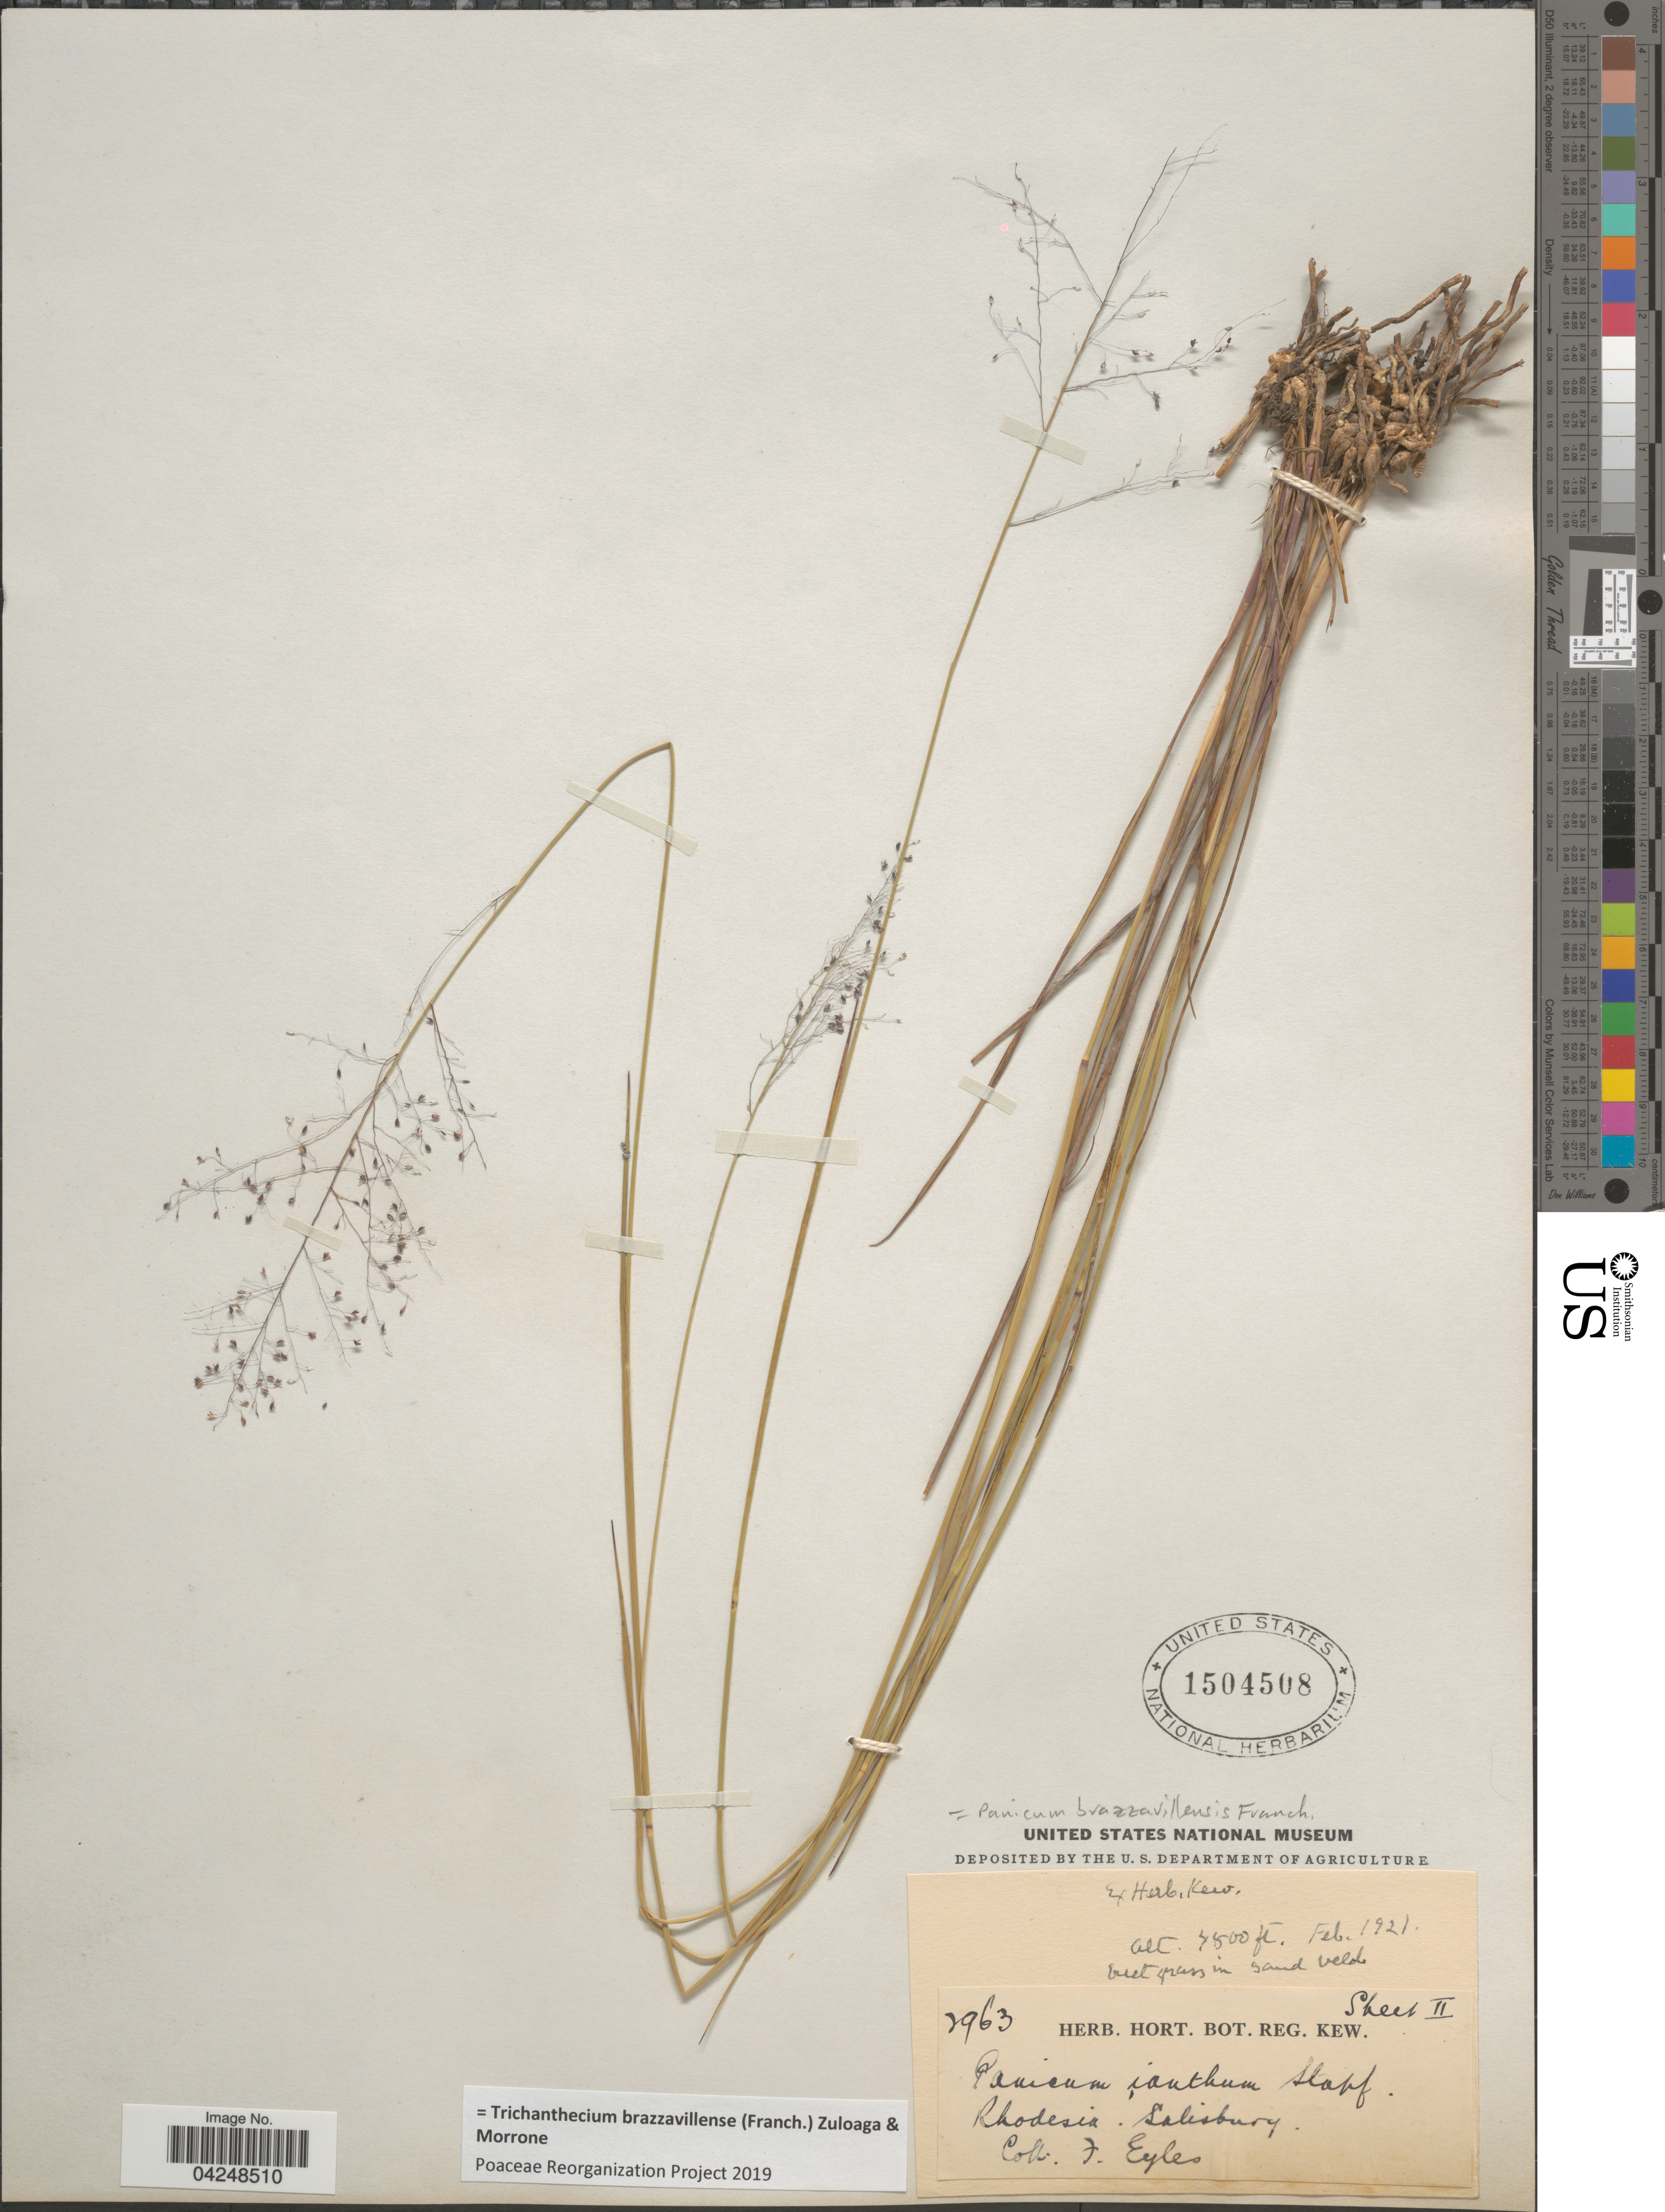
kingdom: Plantae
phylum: Tracheophyta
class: Liliopsida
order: Poales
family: Poaceae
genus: Trichanthecium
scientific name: Trichanthecium brazzavillense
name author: (Franch.) Zuloaga & Morrone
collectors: F. Eyles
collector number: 2963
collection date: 1921-02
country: Zimbabwe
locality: Rhodesia. Salisbury.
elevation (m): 2286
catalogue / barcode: US 1504508